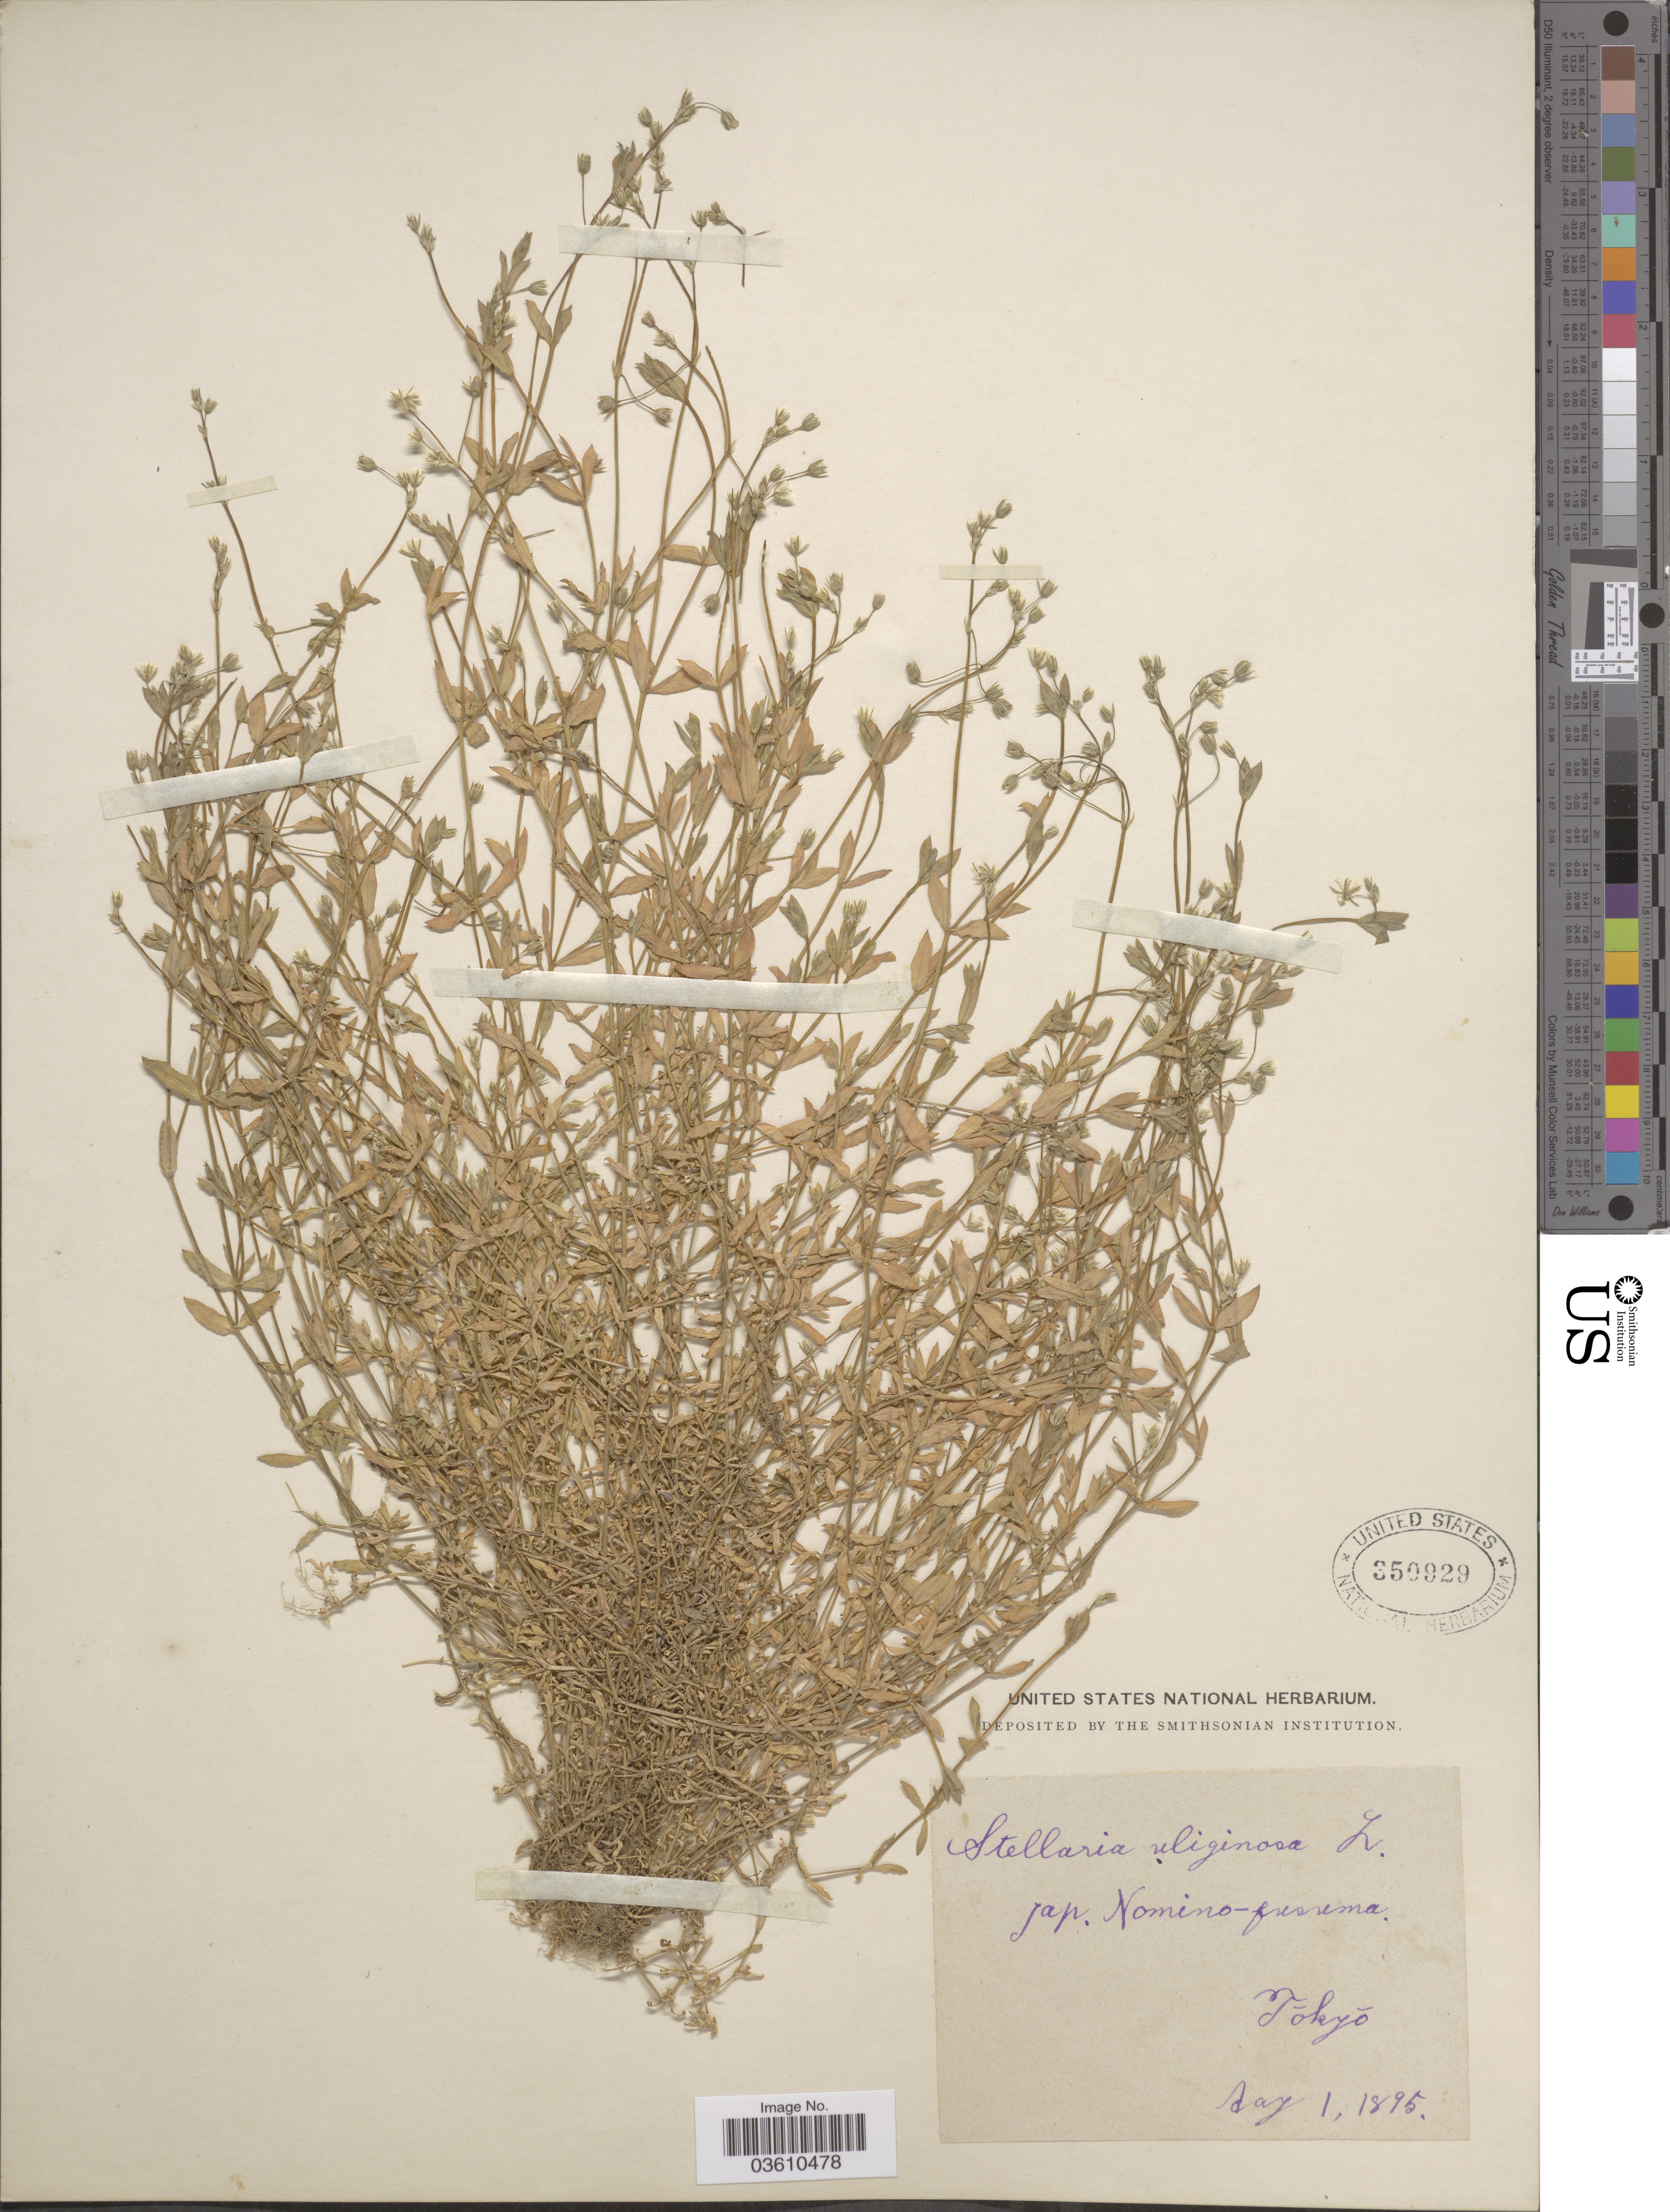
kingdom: Plantae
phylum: Tracheophyta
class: Magnoliopsida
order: Caryophyllales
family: Caryophyllaceae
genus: Stellaria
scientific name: Stellaria alsinoides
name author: Boiss. & Buhse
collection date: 1895-05-01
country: Japan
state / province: Tokyo, Federal City of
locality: Tōkyō.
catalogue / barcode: US 350929